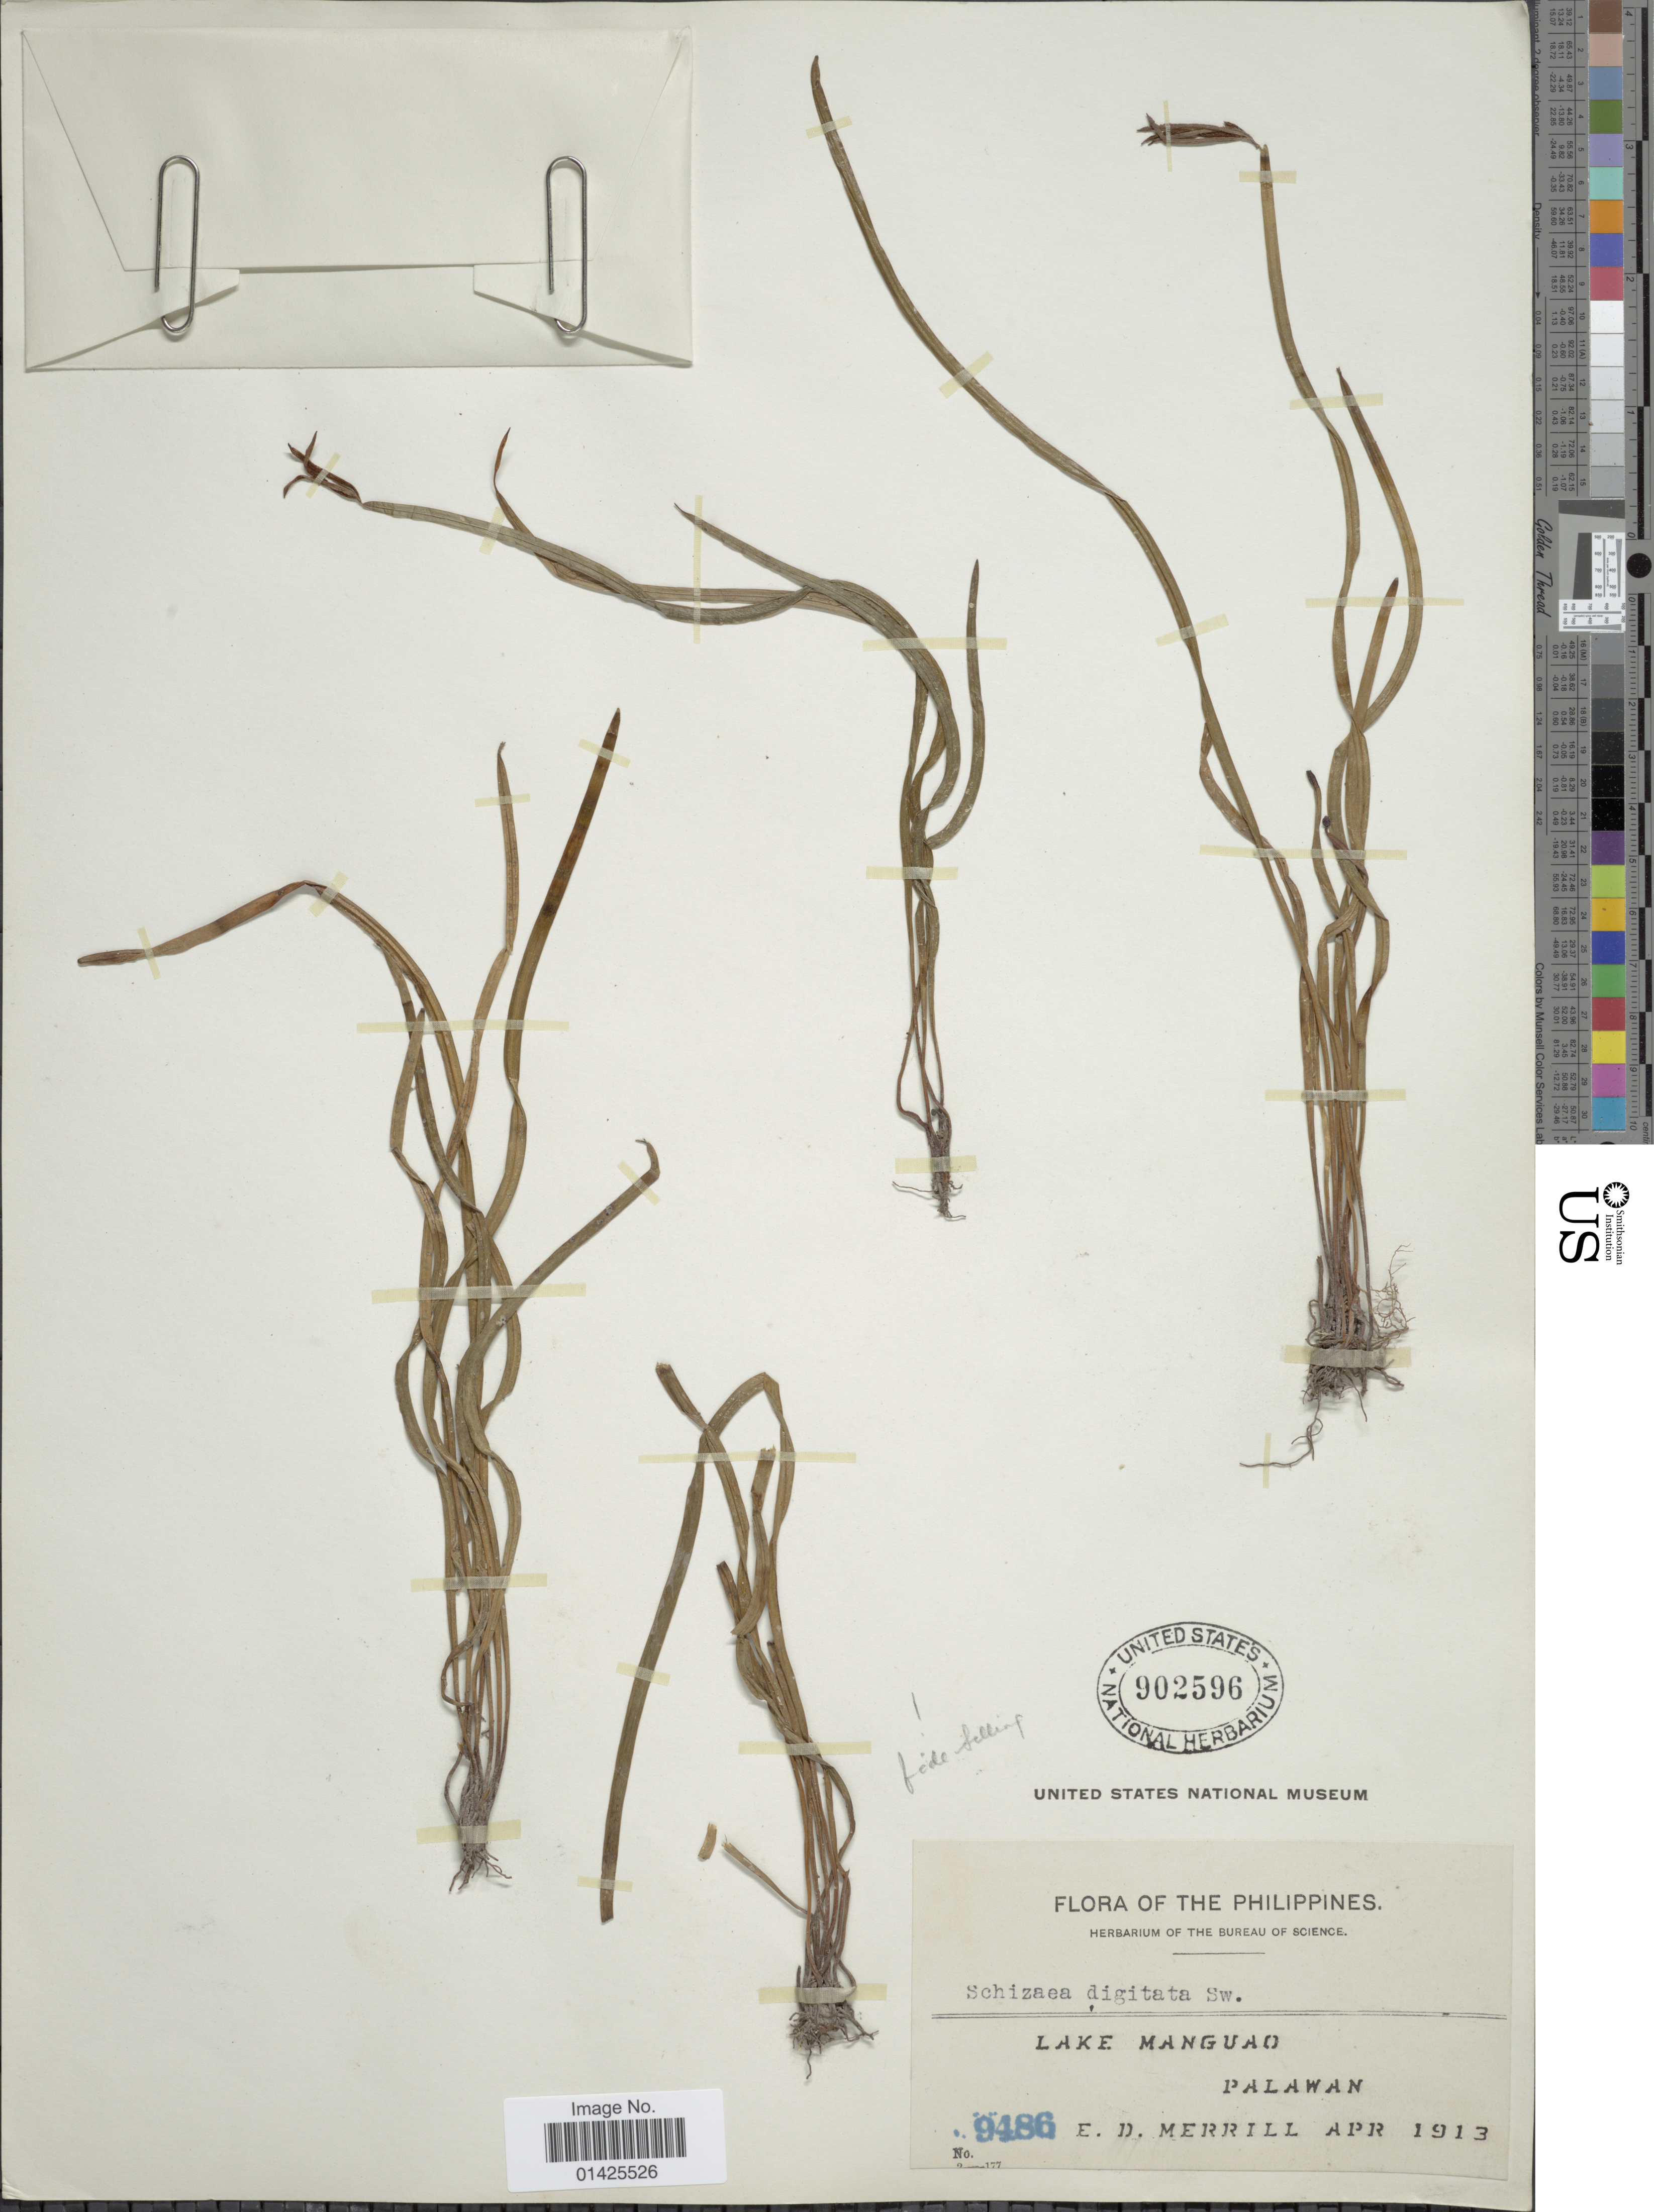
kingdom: Plantae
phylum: Tracheophyta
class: Polypodiopsida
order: Schizaeales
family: Schizaeaceae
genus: Actinostachys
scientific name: Actinostachys digitata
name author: (L.) Wall.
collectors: E. D. Merrill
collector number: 9486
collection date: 1913-04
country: Philippines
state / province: Mimaropa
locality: Palawan, Lake Manguao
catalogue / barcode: US 902596